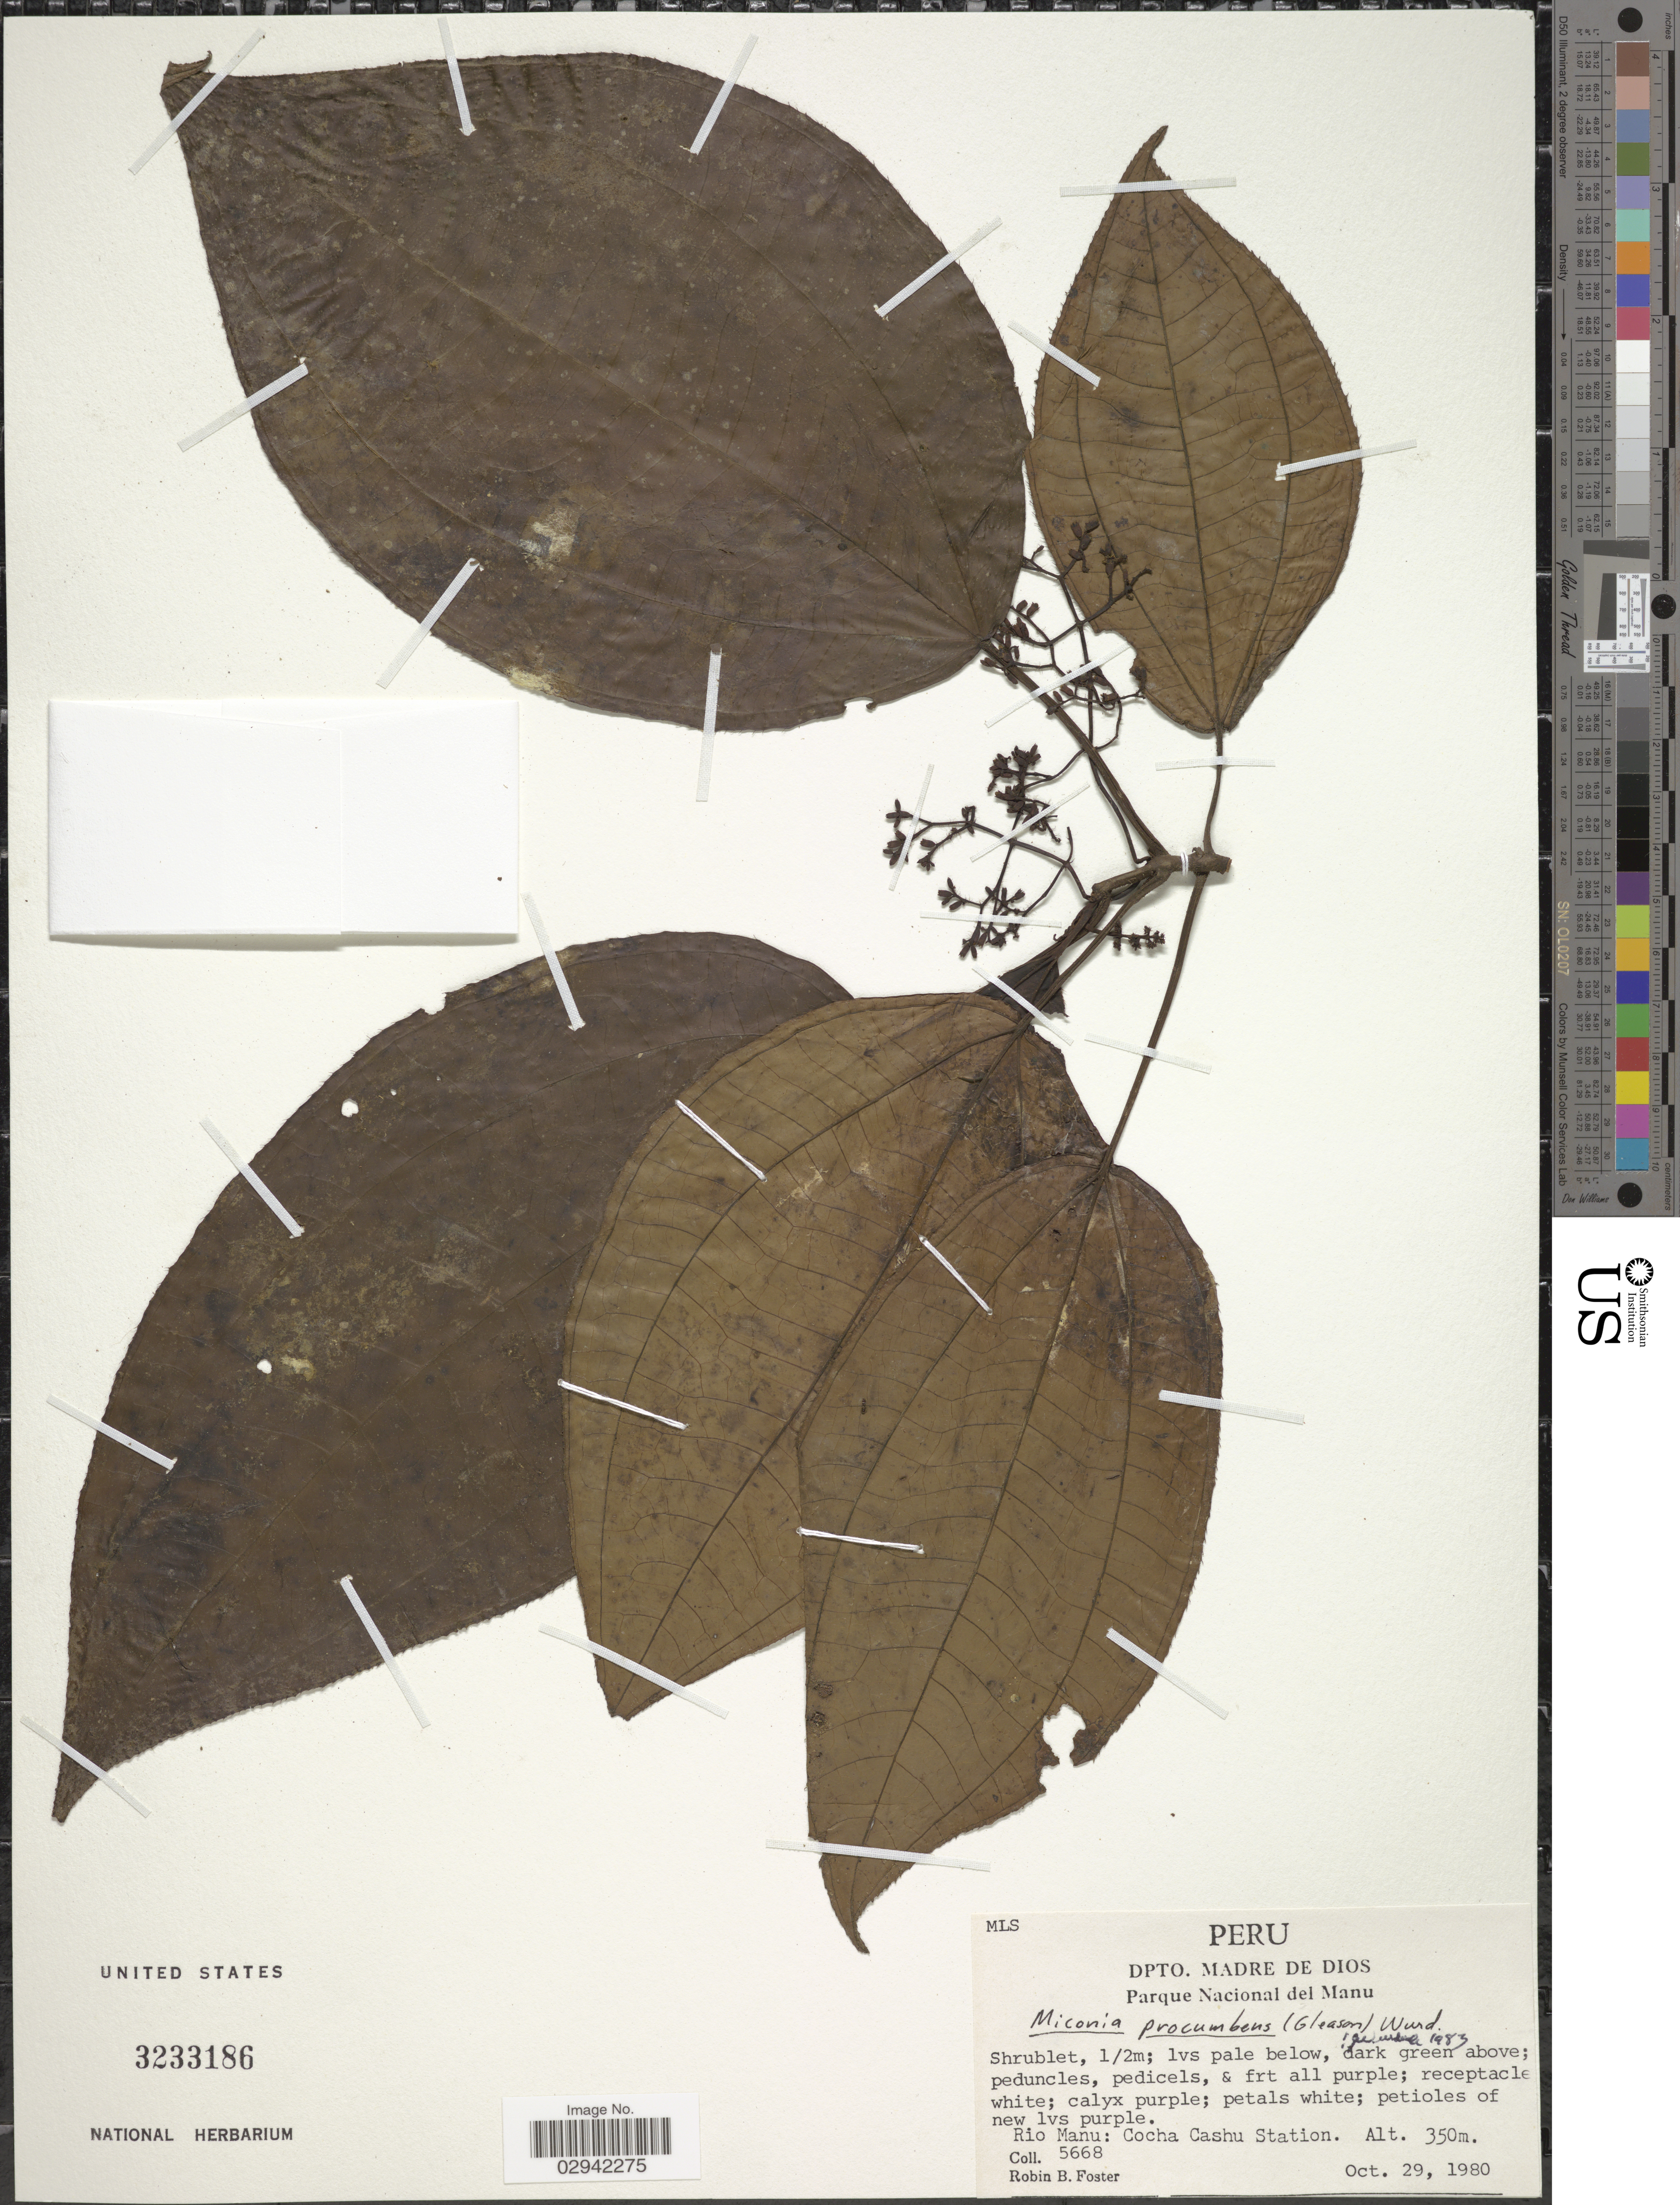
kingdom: Plantae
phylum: Tracheophyta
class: Magnoliopsida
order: Myrtales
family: Melastomataceae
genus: Miconia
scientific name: Miconia procumbens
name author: (Gleason) Wurdack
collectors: R. B. Foster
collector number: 5668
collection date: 1980-10-29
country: Peru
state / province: Madre de Dios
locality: Dpto. Madre de Dios, Parque Nacional del Manu, Rio Manu: Cocha Cashu Station.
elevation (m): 350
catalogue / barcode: US 3233186